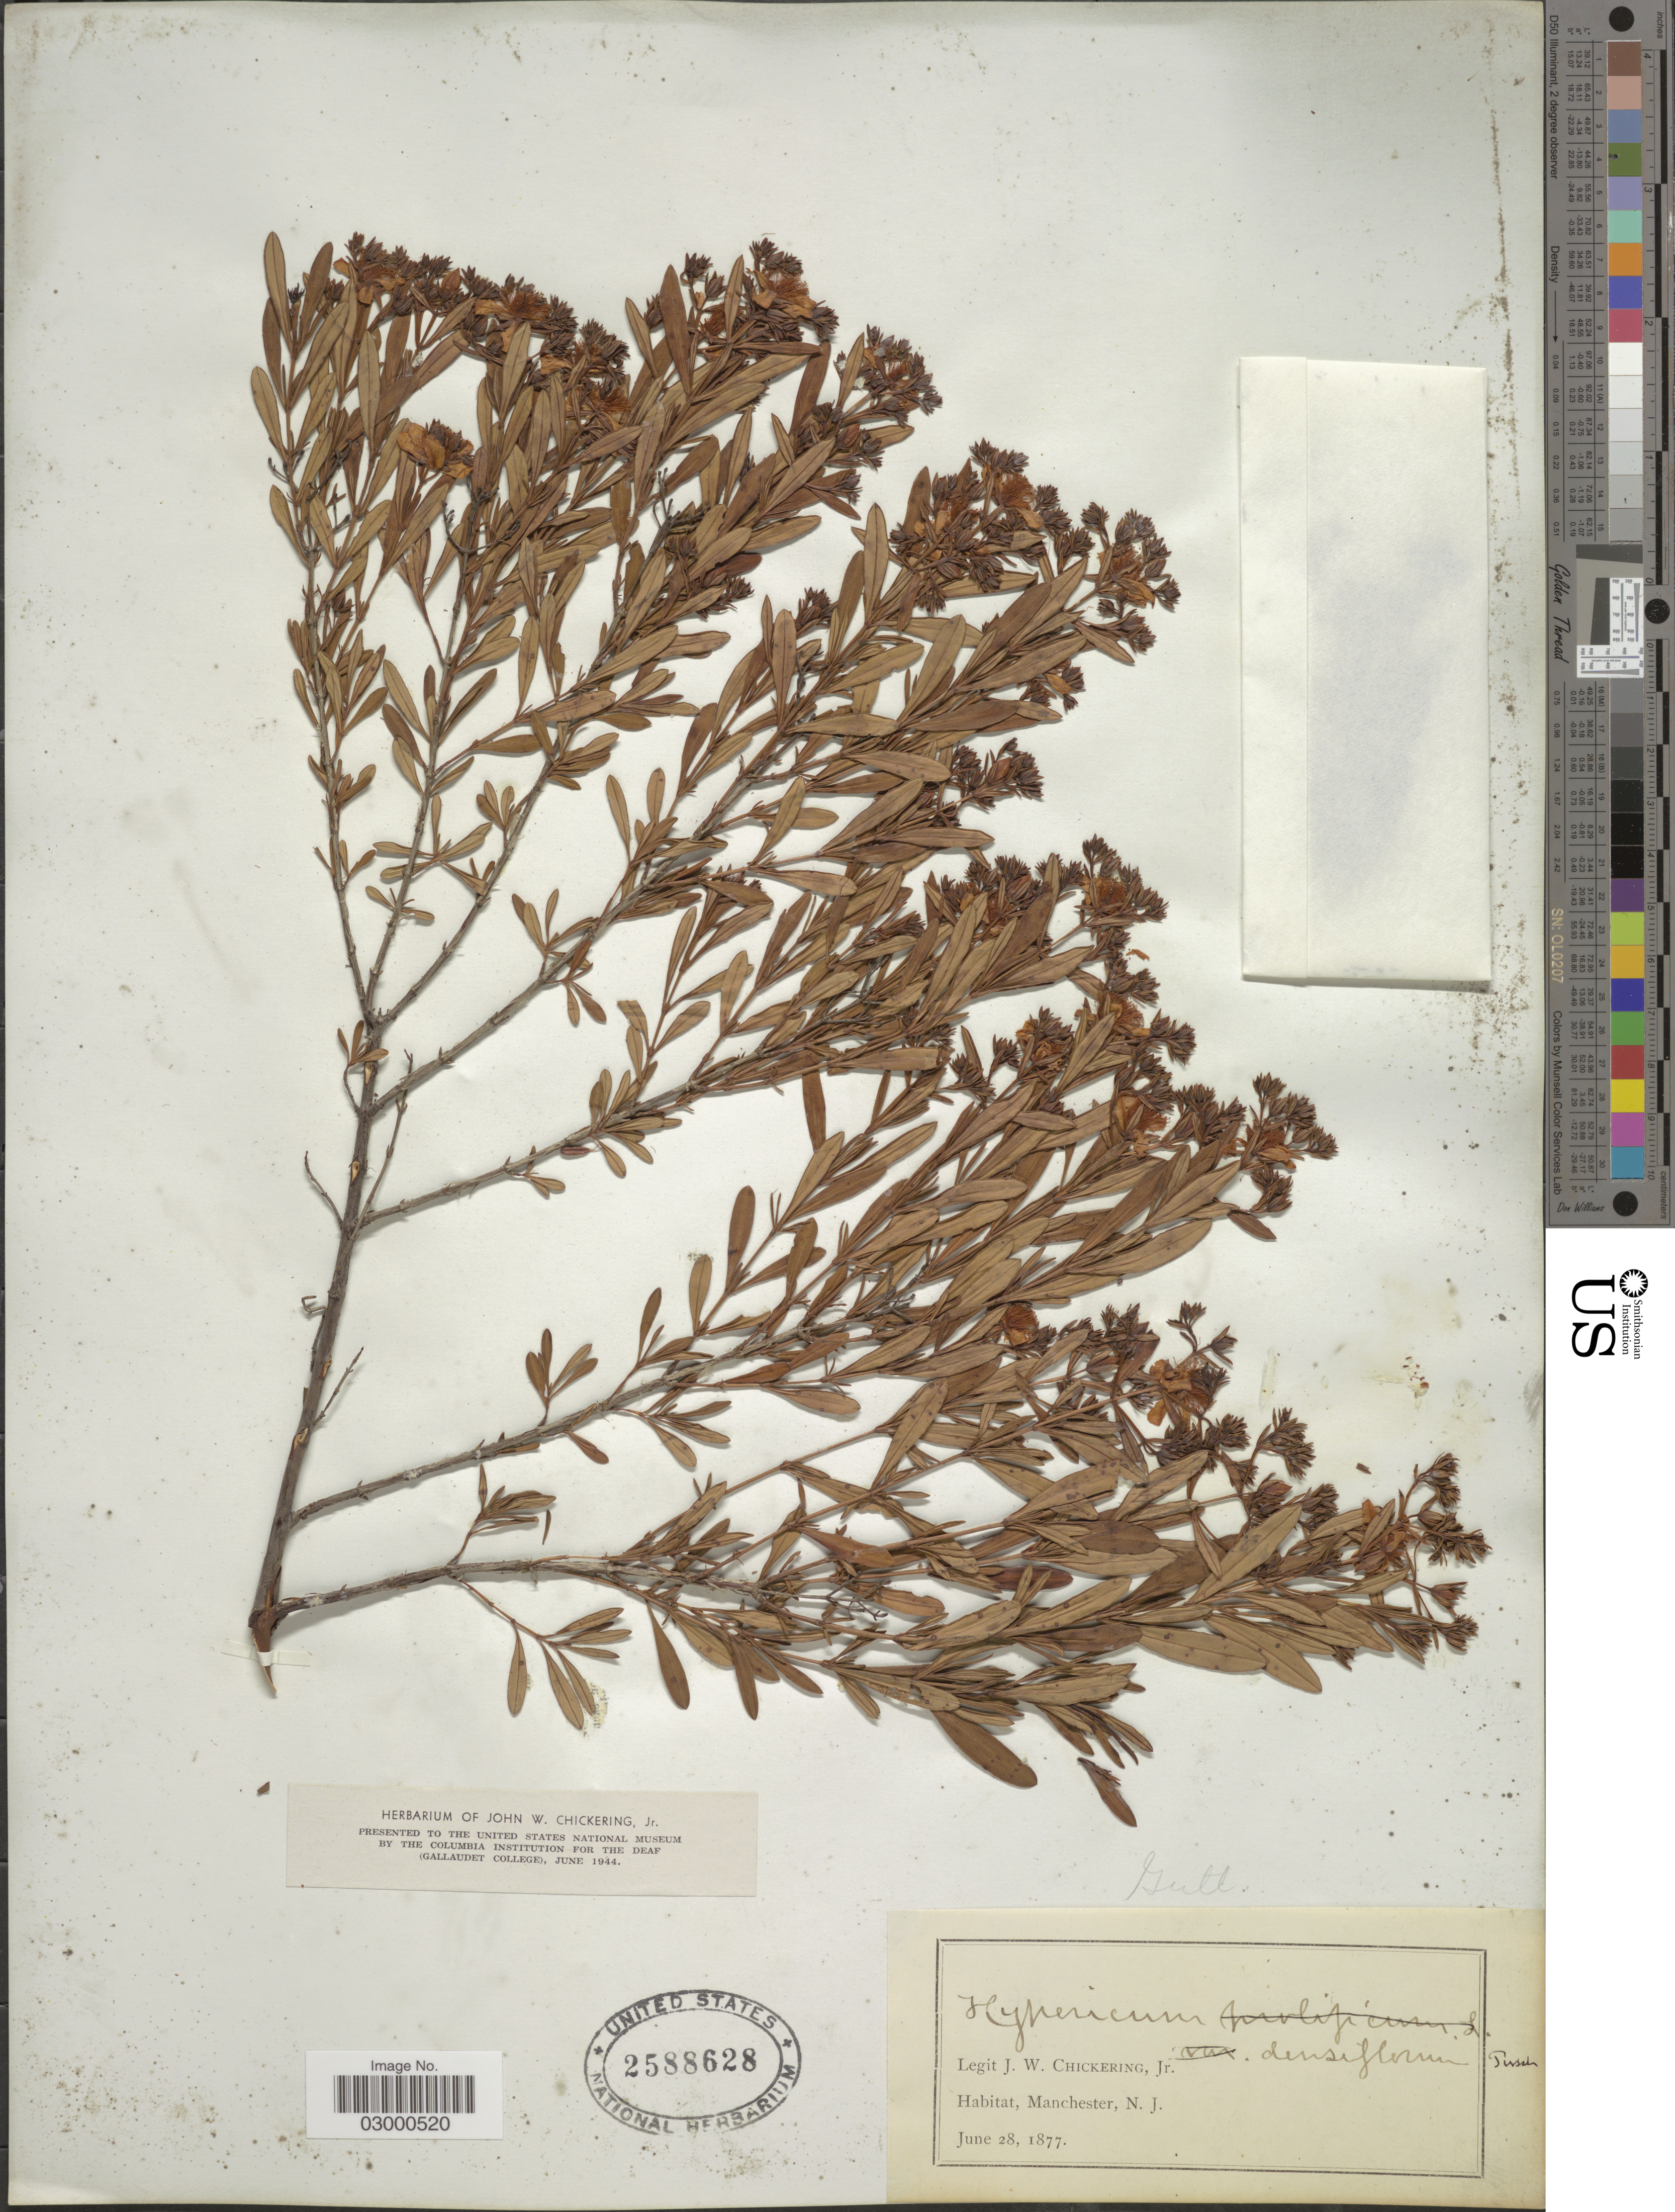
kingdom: Plantae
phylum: Tracheophyta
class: Magnoliopsida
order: Malpighiales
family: Hypericaceae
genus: Hypericum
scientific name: Hypericum densiflorum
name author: Pursh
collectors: J. W. Chickering Jr.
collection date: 1877-06-28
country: United States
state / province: New Jersey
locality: Manchester.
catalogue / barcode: US 2588628